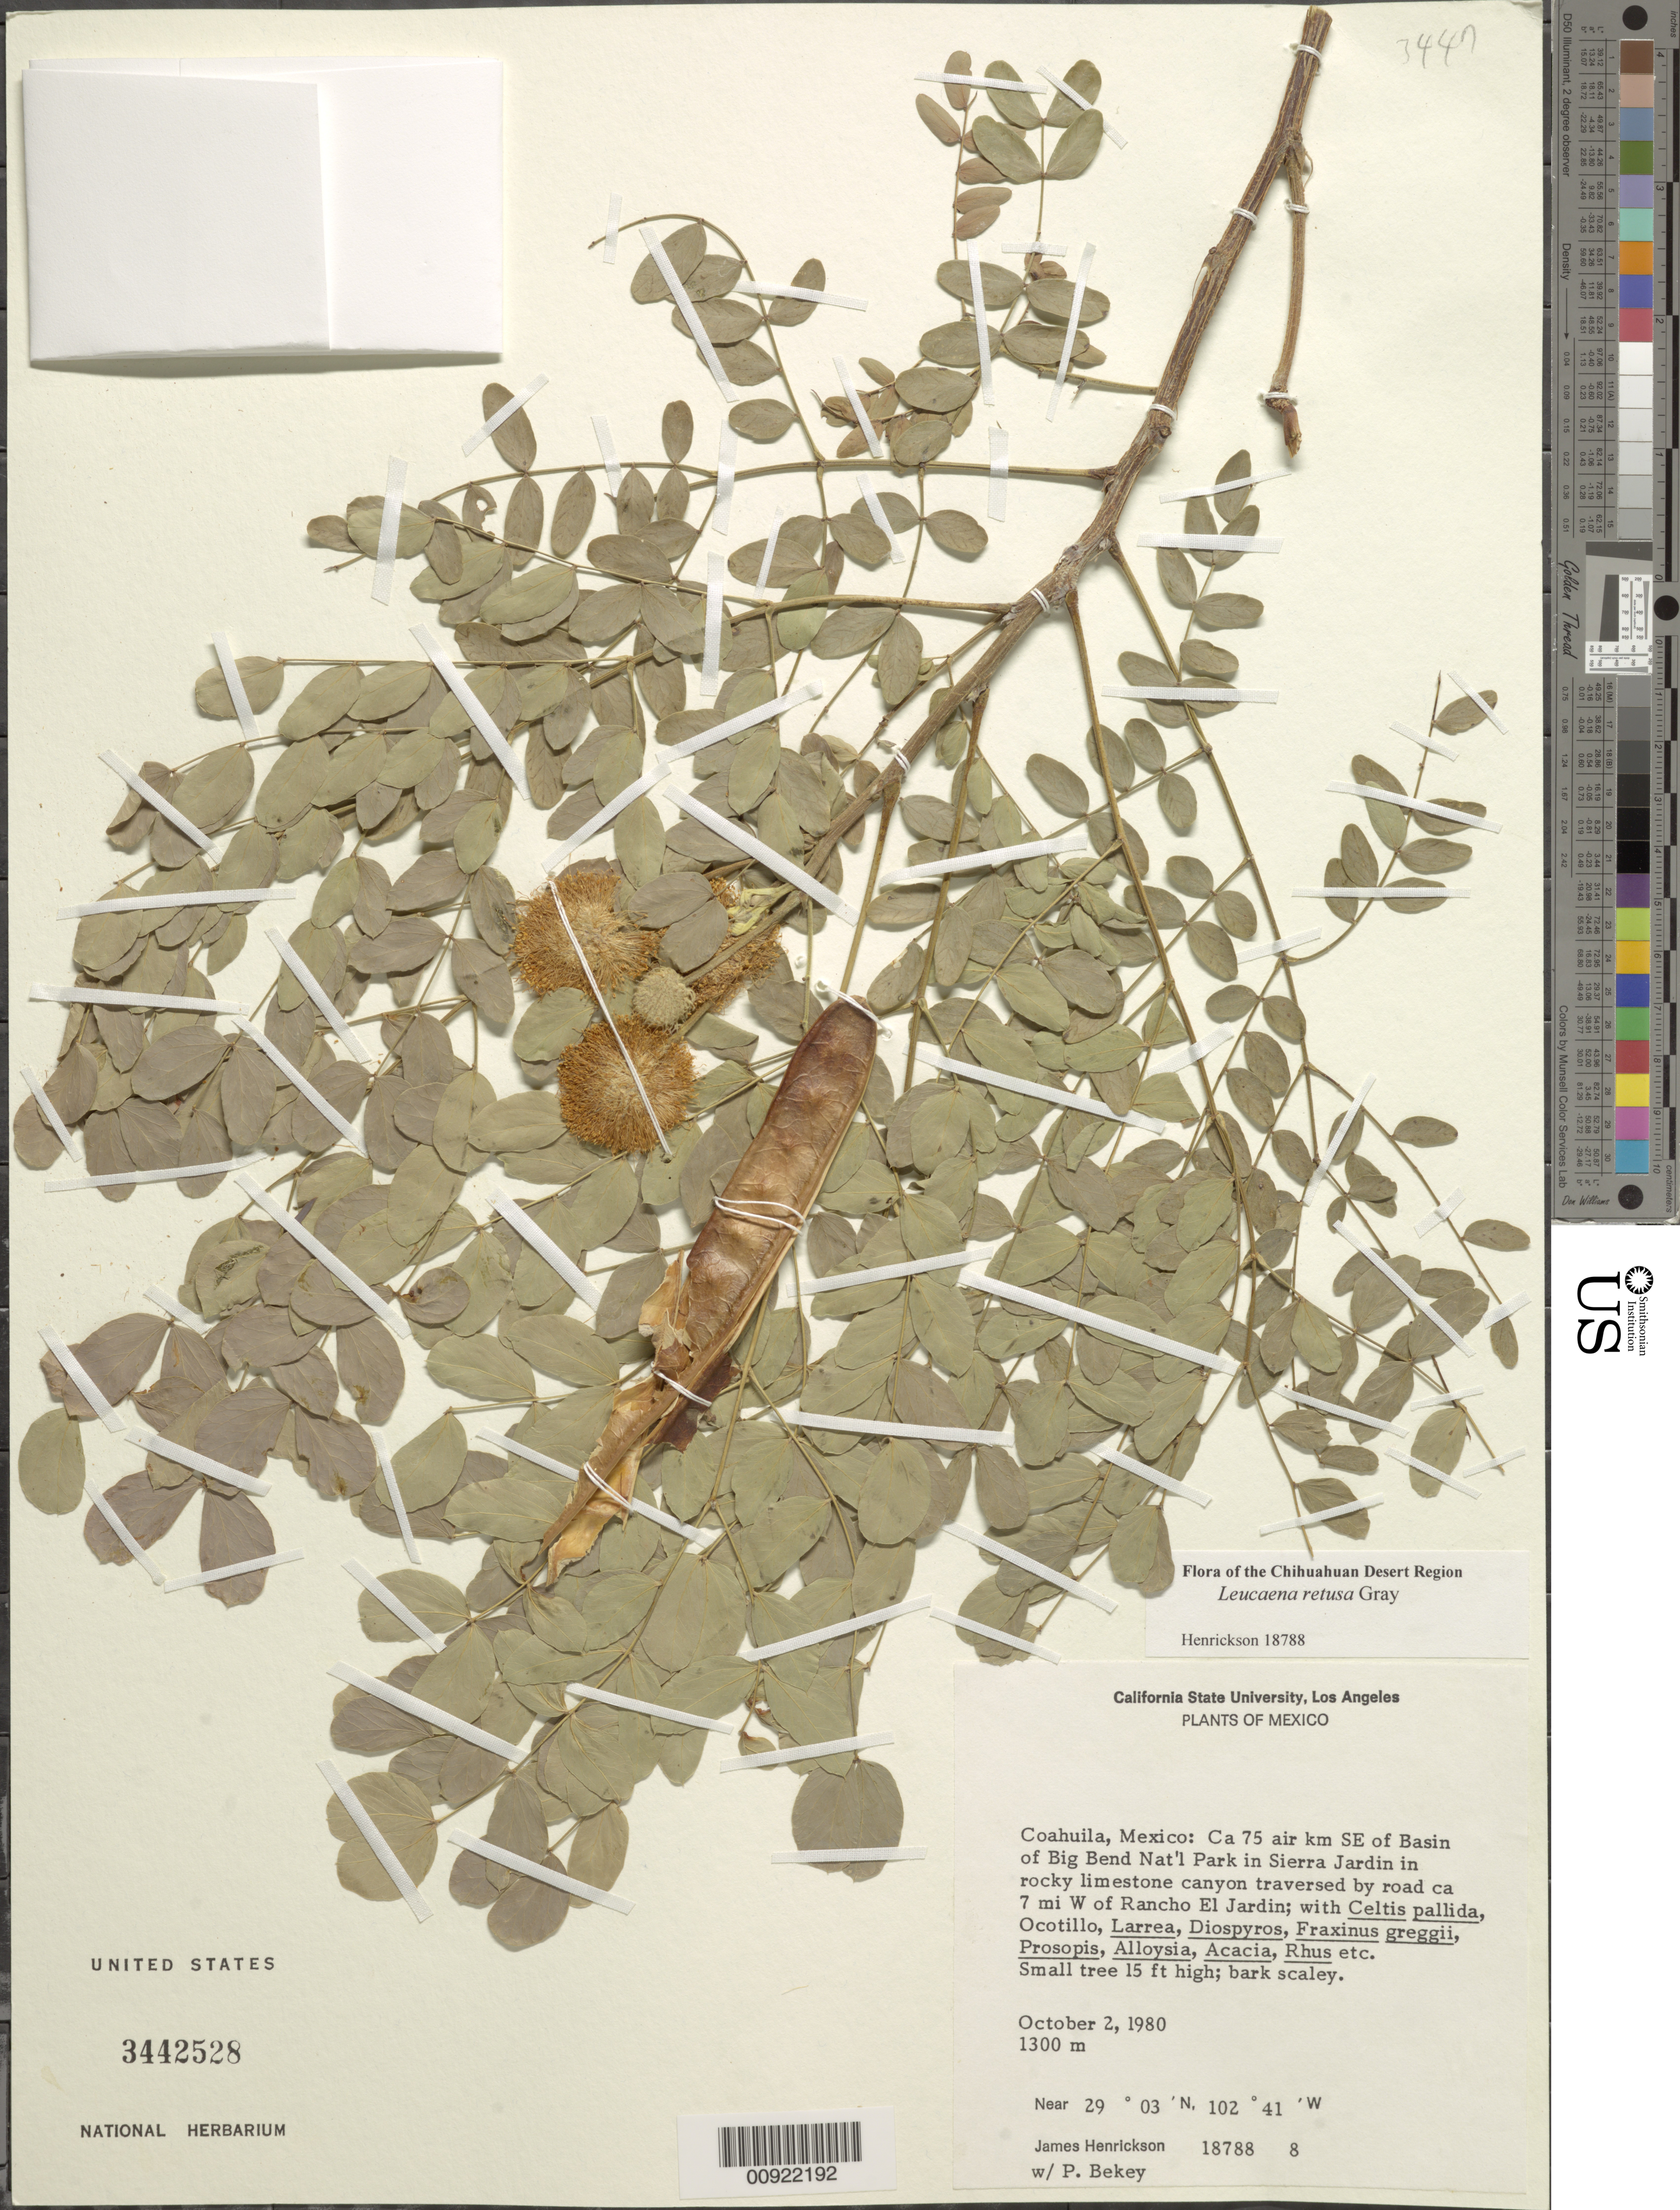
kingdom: Plantae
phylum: Tracheophyta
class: Magnoliopsida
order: Fabales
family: Fabaceae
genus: Leucaena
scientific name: Leucaena retusa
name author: Benth. in A. Gray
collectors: J. Henrickson & Bekey, P.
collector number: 18788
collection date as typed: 02 Oct 1980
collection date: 1980-10-02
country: Mexico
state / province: Coahuila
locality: Coahuila: Ca. 75 air km. SE of Basin of Big Bend Natl. Park in Sierra Jardin in rocky limestone canyon traversed by road ca. 7 mi. W of Rancho El Jardin.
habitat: Rocky limestone canyon; with Celtis pallida, Ocotillo, Larrea, Diospyros, Fraxinus greggii, Prosopis, Alloysia, Acacia, Rhus, etc.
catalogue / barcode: US 3442528